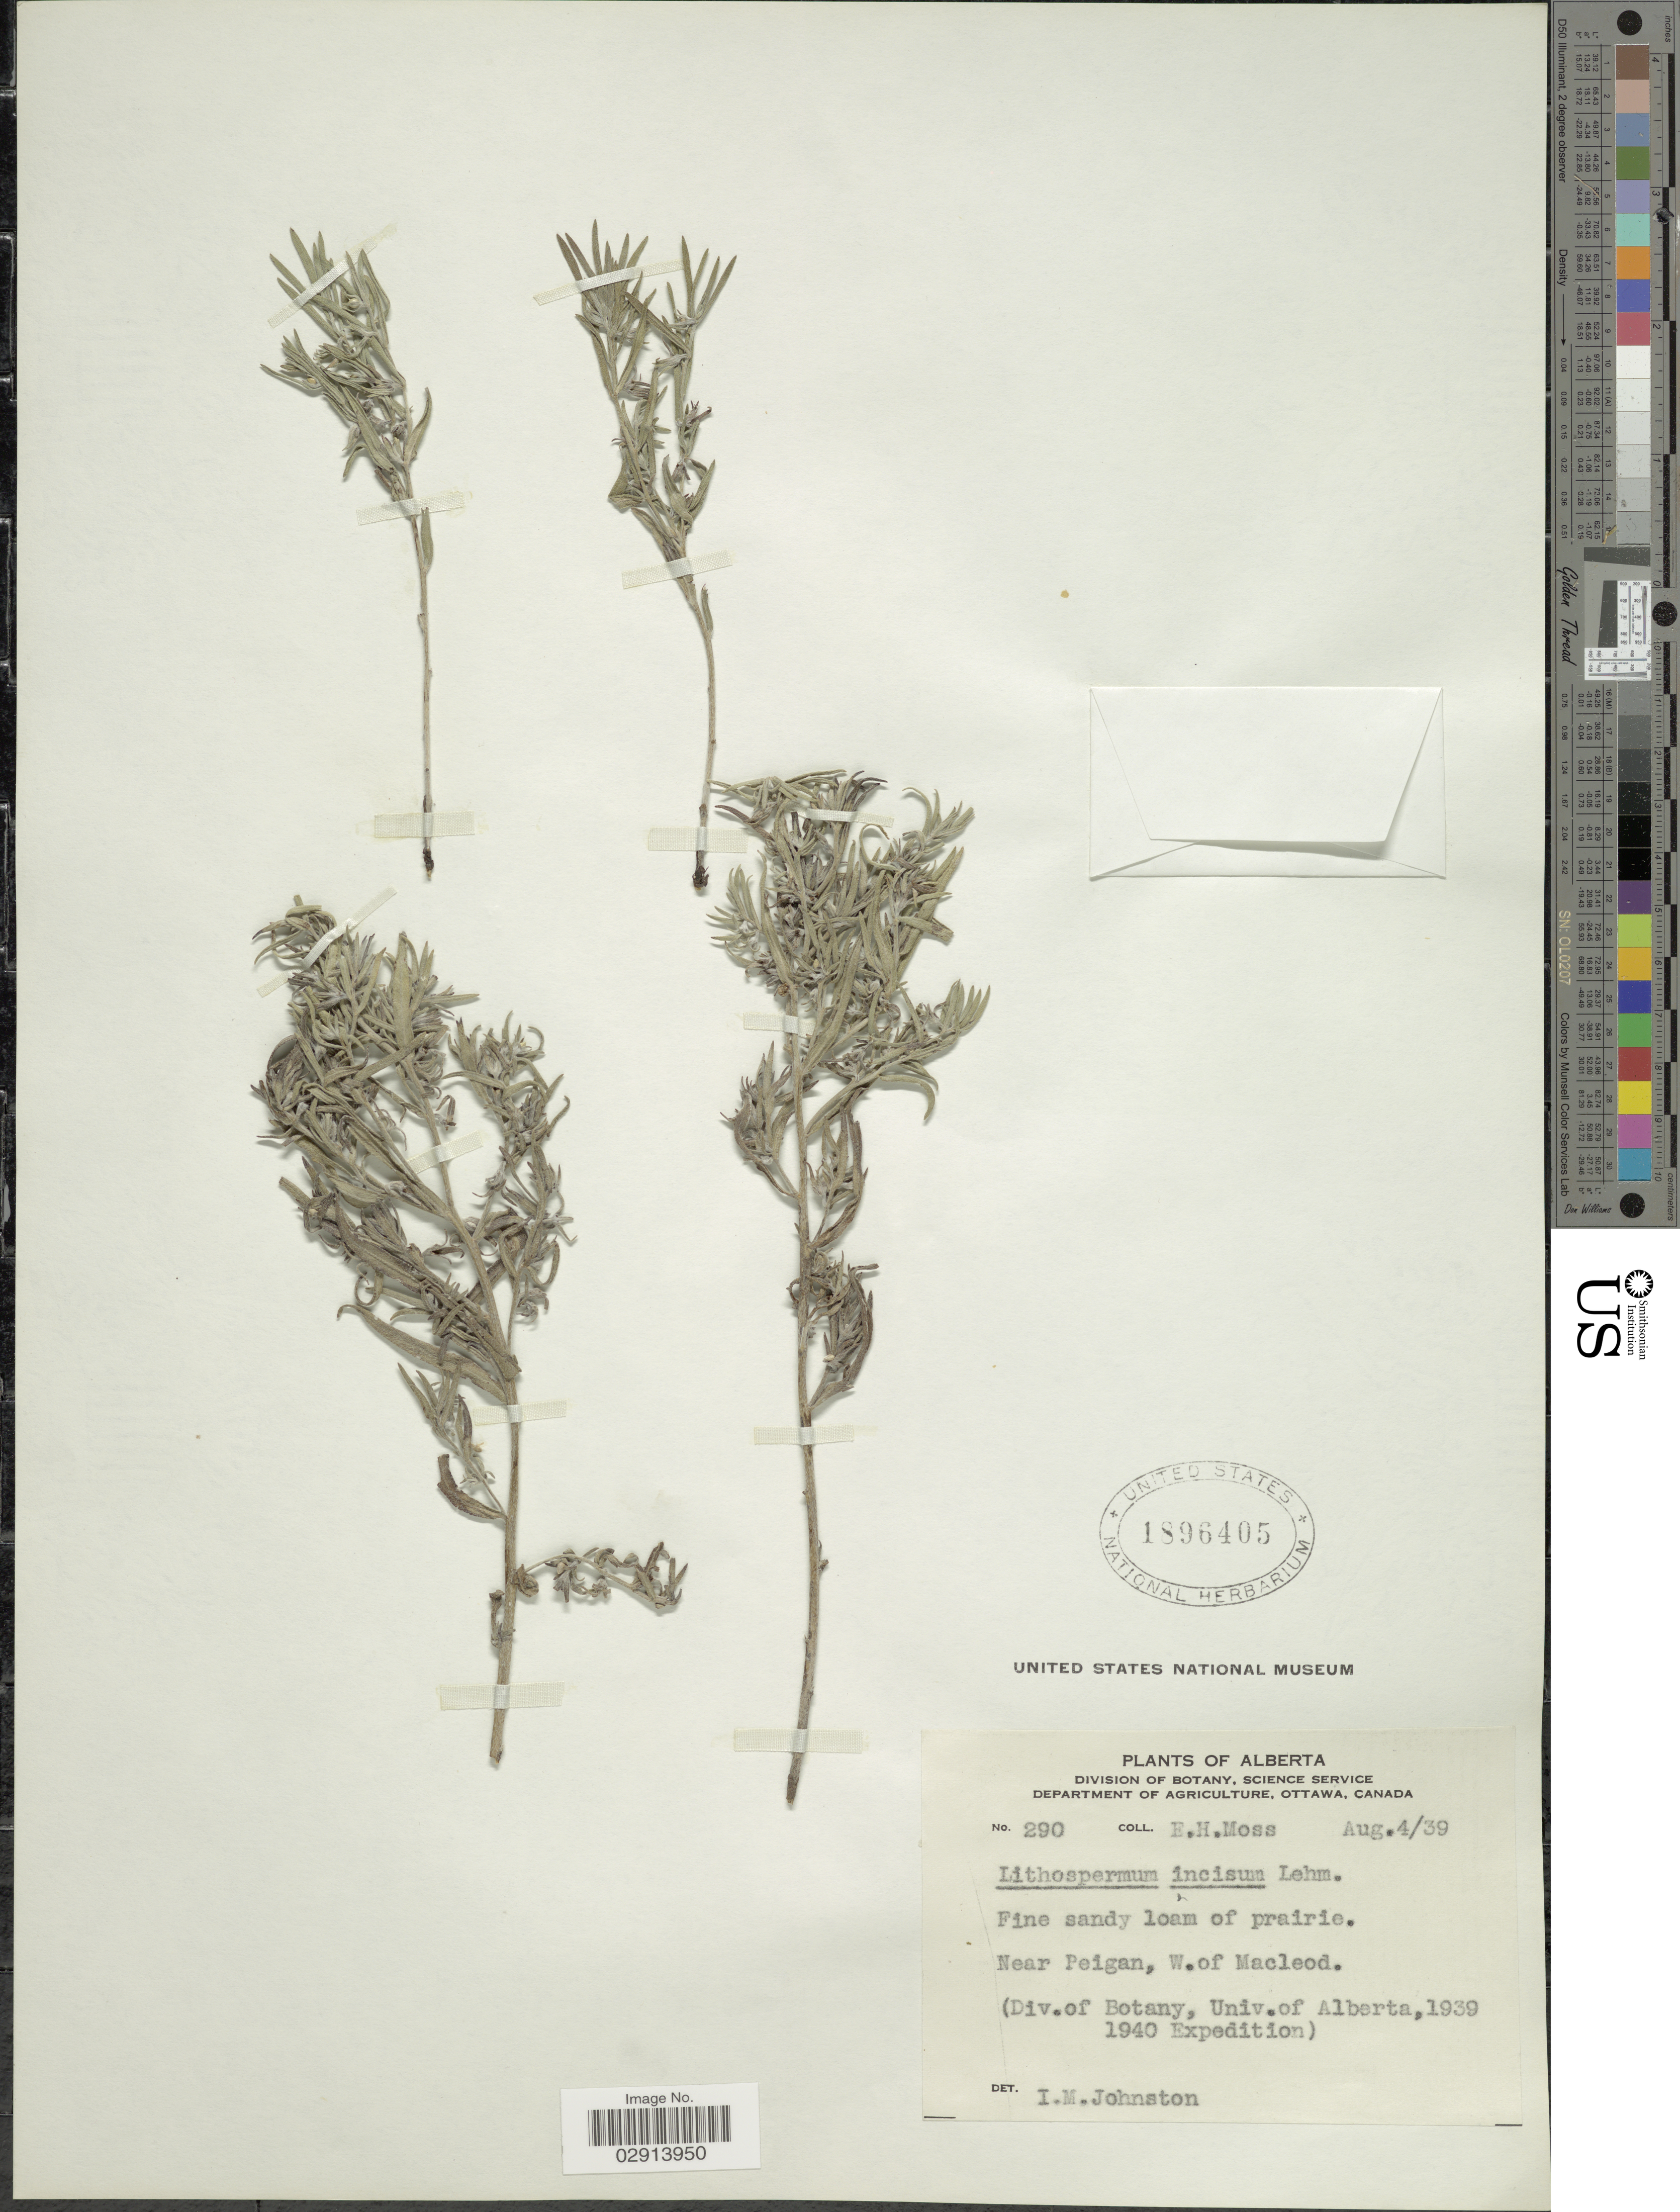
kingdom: Plantae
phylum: Tracheophyta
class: Magnoliopsida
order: Boraginales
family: Boraginaceae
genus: Lithospermum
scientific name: Lithospermum incisum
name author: Lehm.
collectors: E. Moss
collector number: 290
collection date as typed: Transcribed d/m/y: 4/8/39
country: Canada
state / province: Alberta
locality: Near Peigan, W. of Macleod.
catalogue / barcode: US 1896405